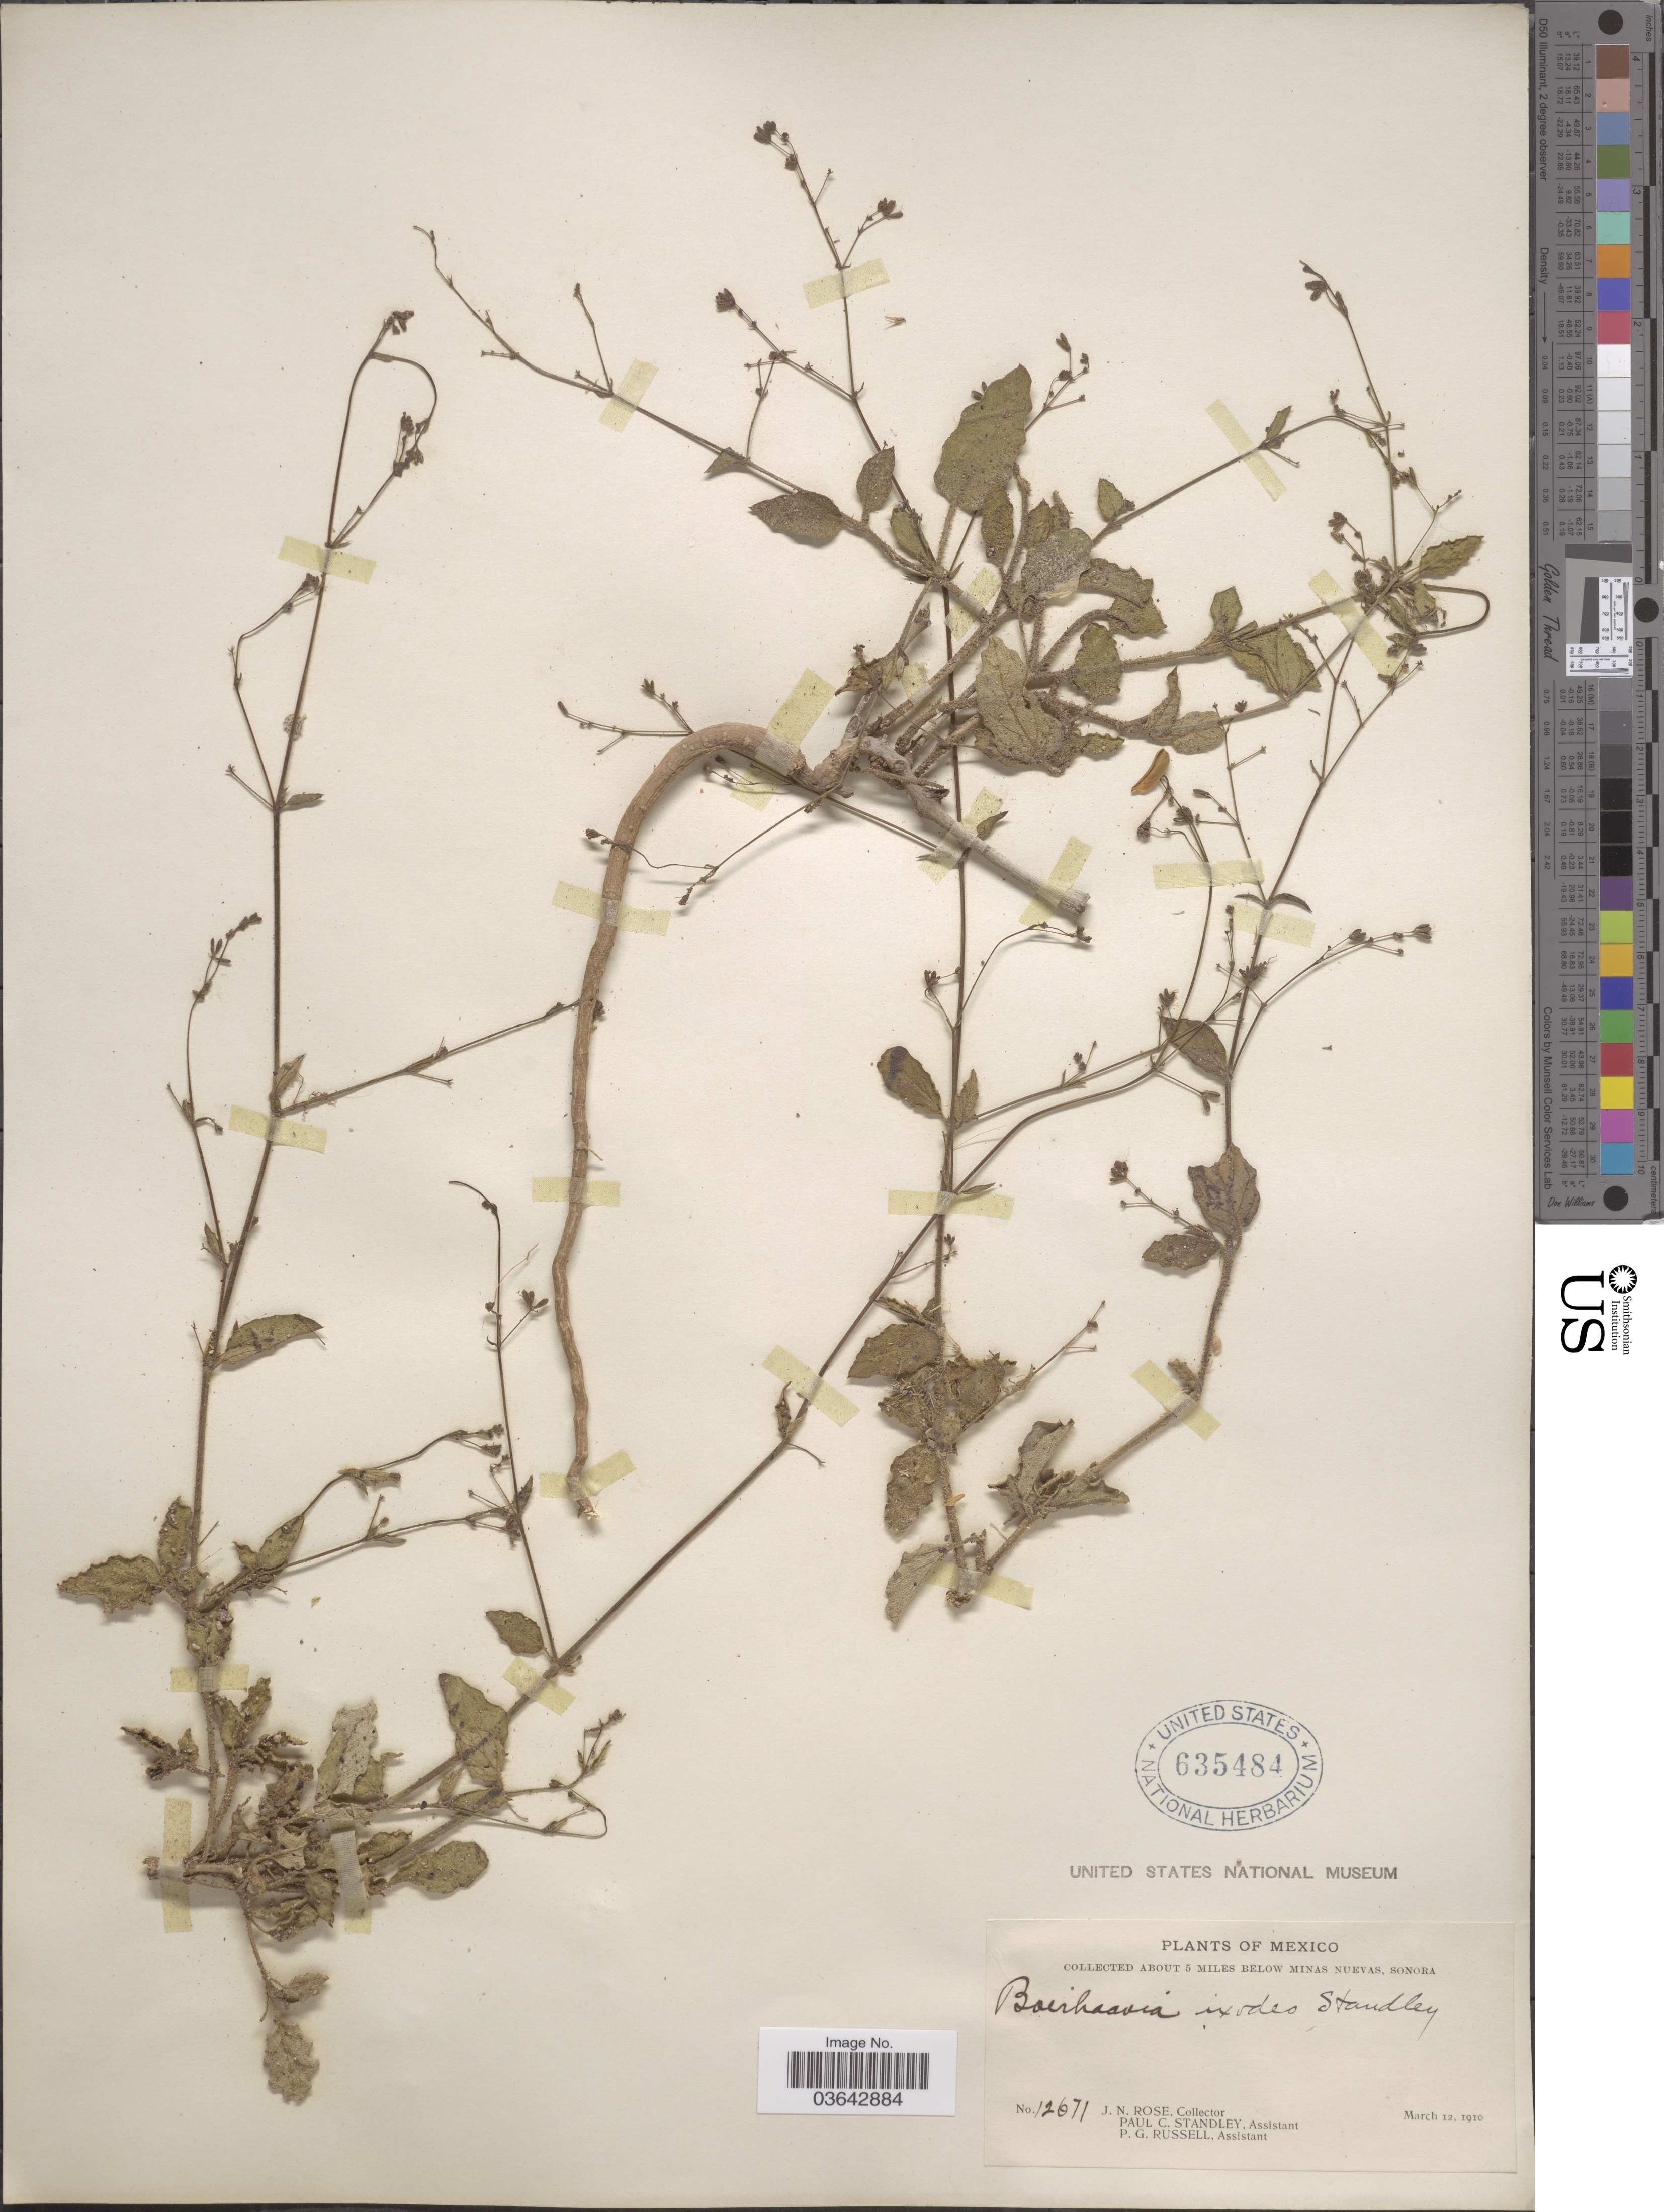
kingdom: Plantae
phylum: Tracheophyta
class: Magnoliopsida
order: Caryophyllales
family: Nyctaginaceae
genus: Boerhavia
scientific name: Boerhavia caribaea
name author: Jacq.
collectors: J. N. Rose, P. C. Standley & P. G. Russell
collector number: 12671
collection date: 1910-03-12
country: Mexico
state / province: Sonora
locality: About 5 miles below Minas Nuevas.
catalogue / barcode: US 635484